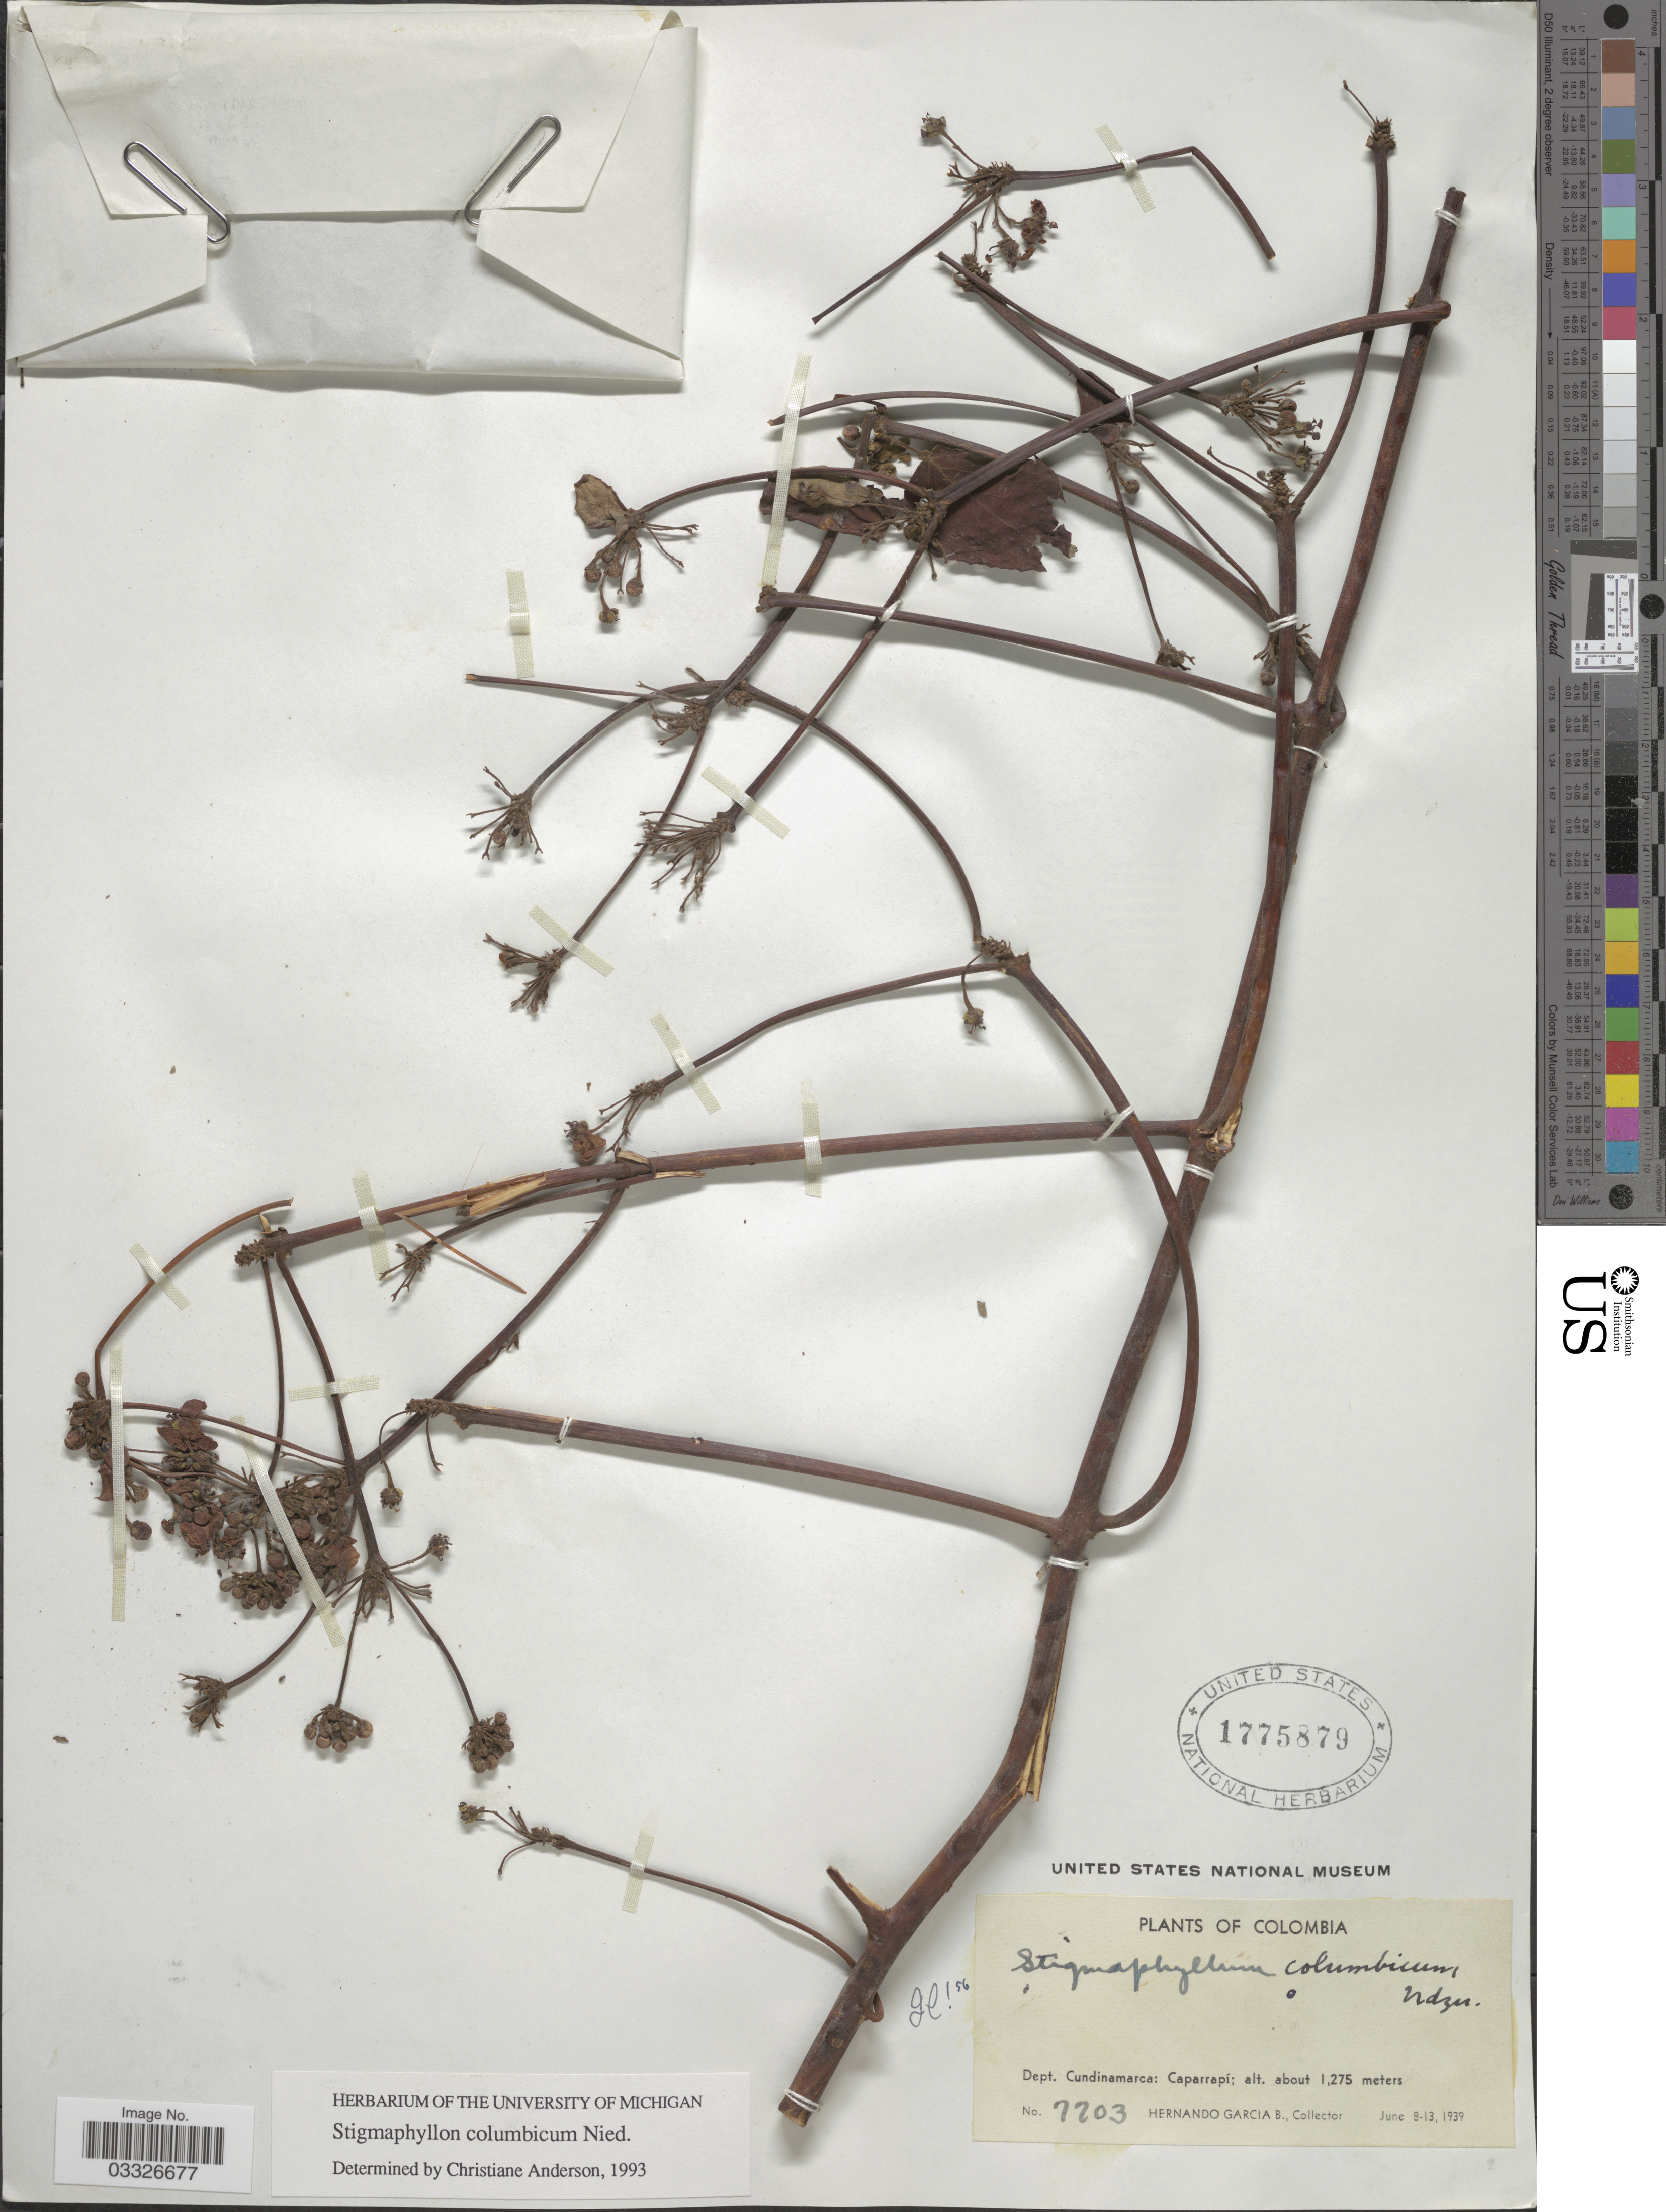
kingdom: Plantae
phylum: Tracheophyta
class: Magnoliopsida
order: Malpighiales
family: Malpighiaceae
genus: Stigmaphyllon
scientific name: Stigmaphyllon columbicum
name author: Nied.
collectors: H. García Barriga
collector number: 7703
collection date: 1939-06-08/1939-06-13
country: Colombia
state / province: Cundinamarca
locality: Dept. Cundinamarca: Caparrapí.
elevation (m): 1275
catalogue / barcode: US 1775879